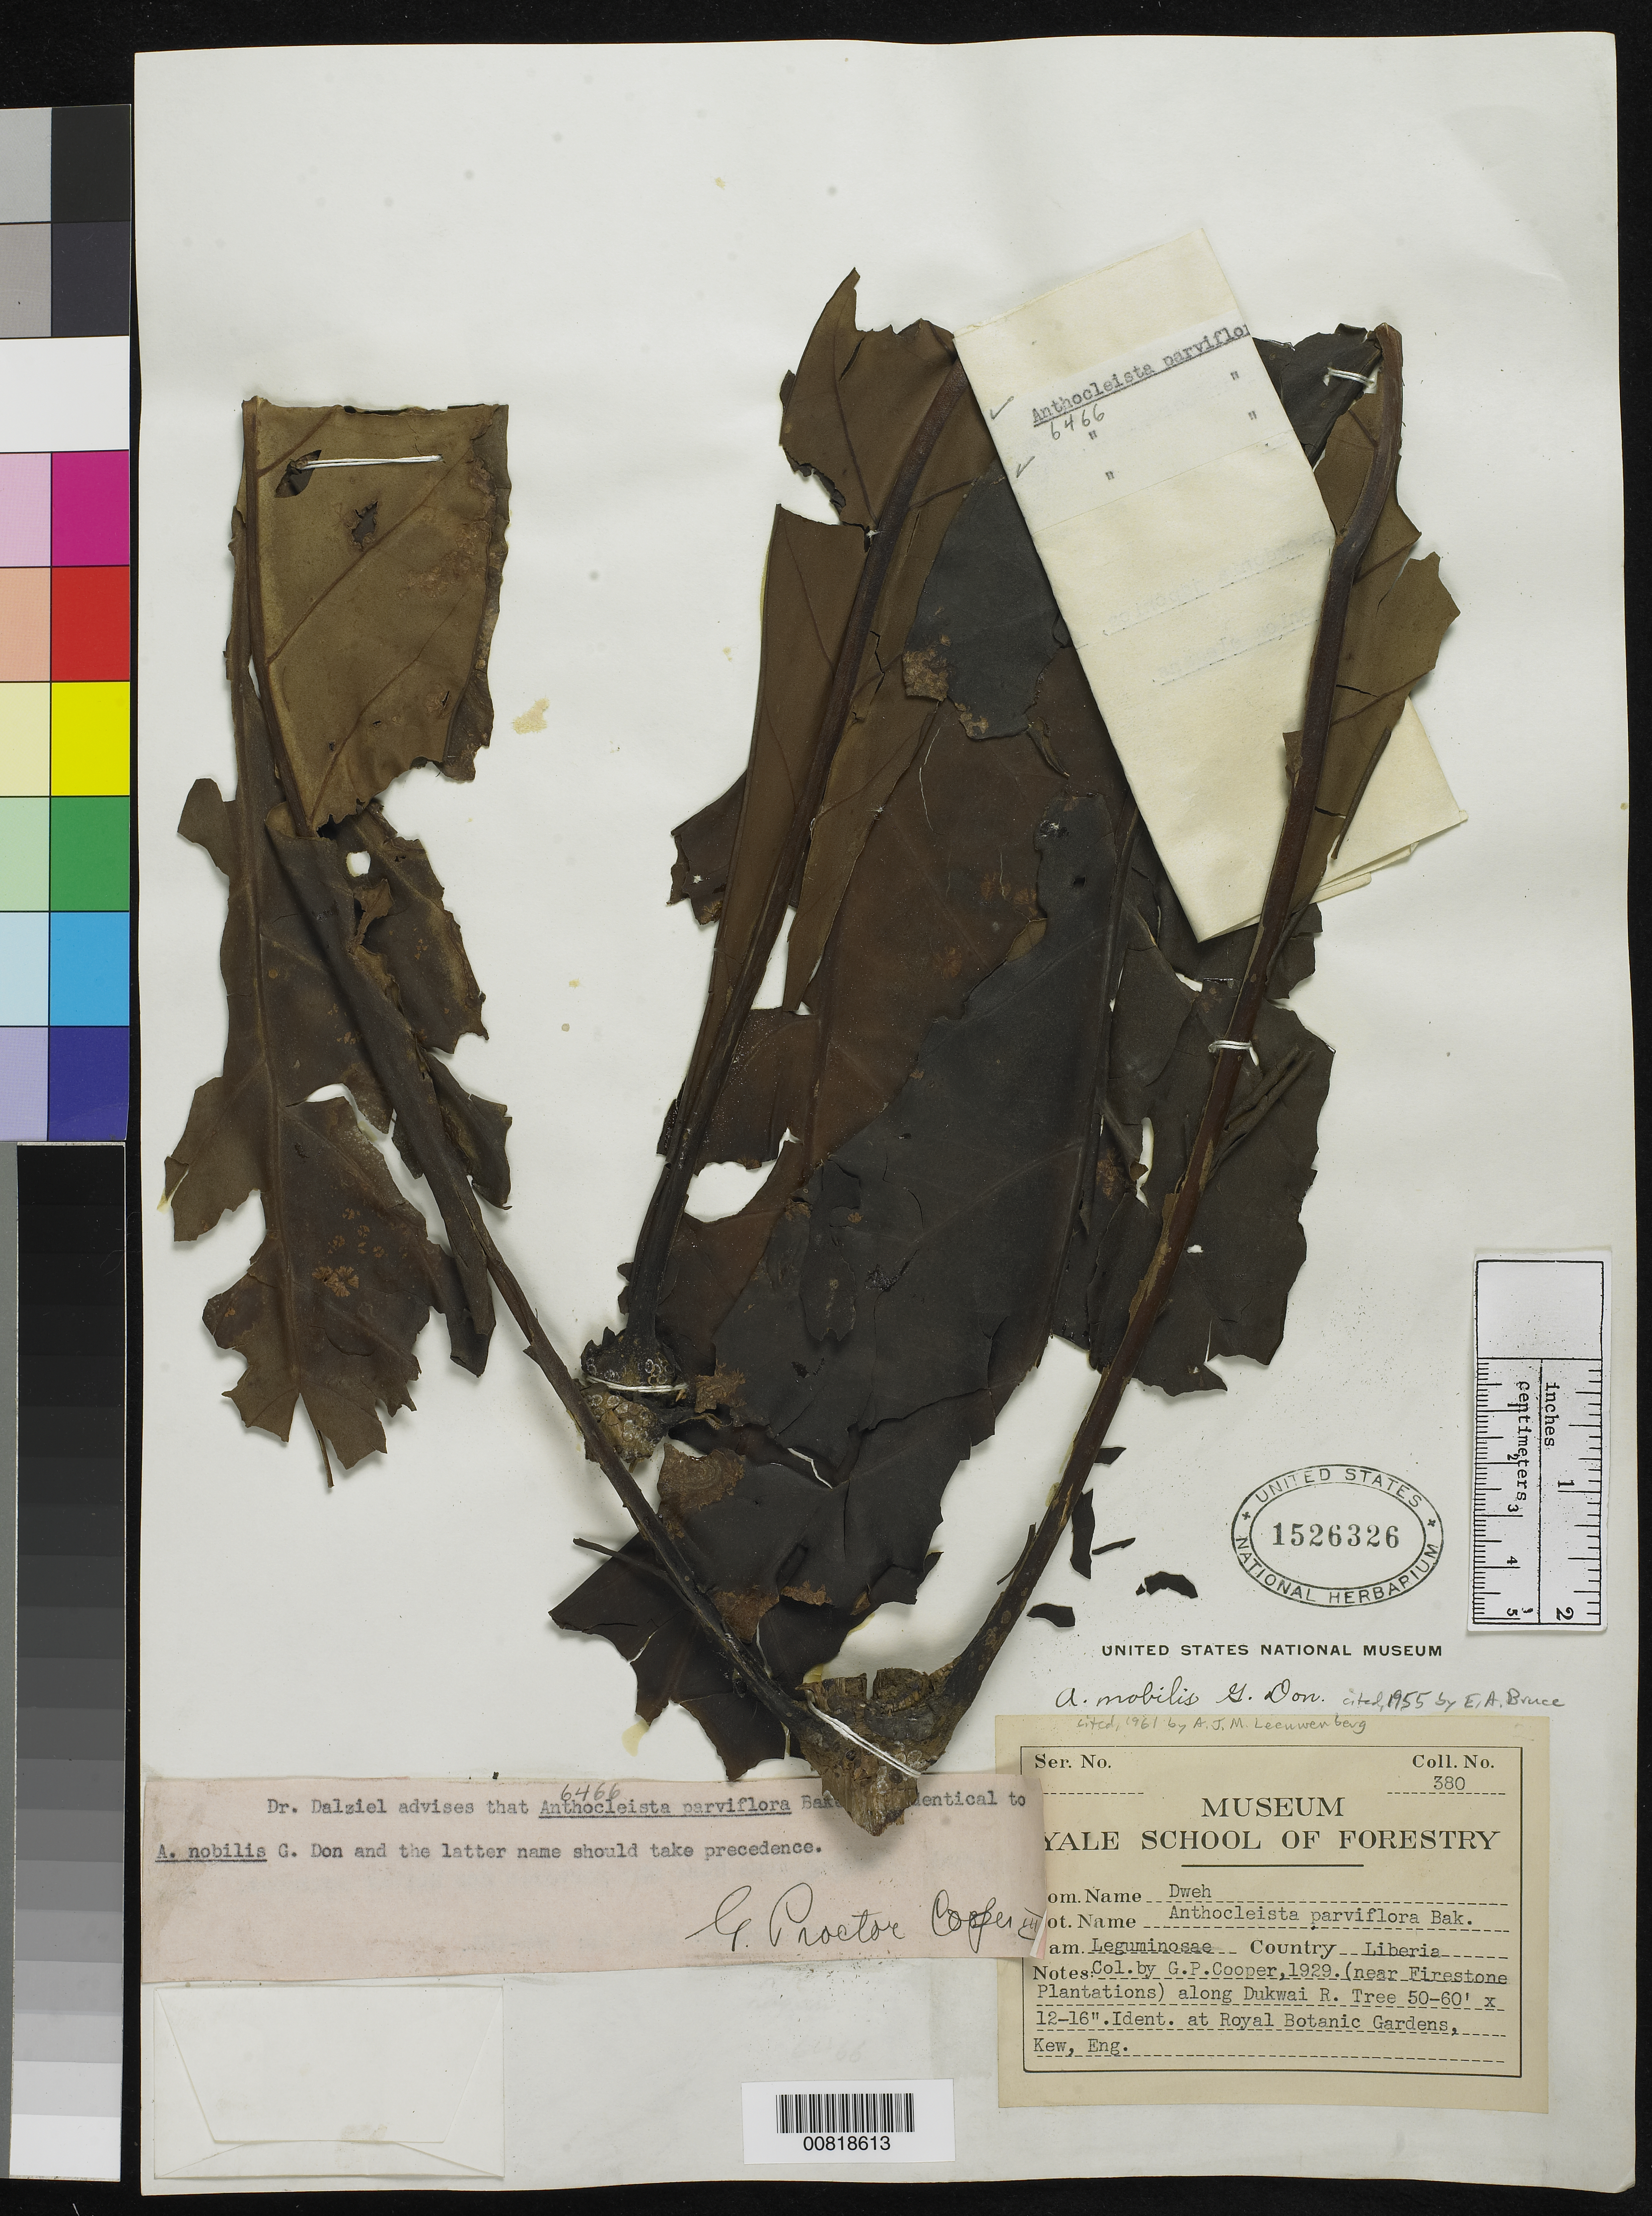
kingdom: Plantae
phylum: Tracheophyta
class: Magnoliopsida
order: Gentianales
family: Gentianaceae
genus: Anthocleista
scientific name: Anthocleista nobilis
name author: G. Don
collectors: G. Cooper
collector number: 380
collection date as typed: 1929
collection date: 1929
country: Liberia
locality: (near Firestone Plantations) along Dukwai River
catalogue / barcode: US 1526326